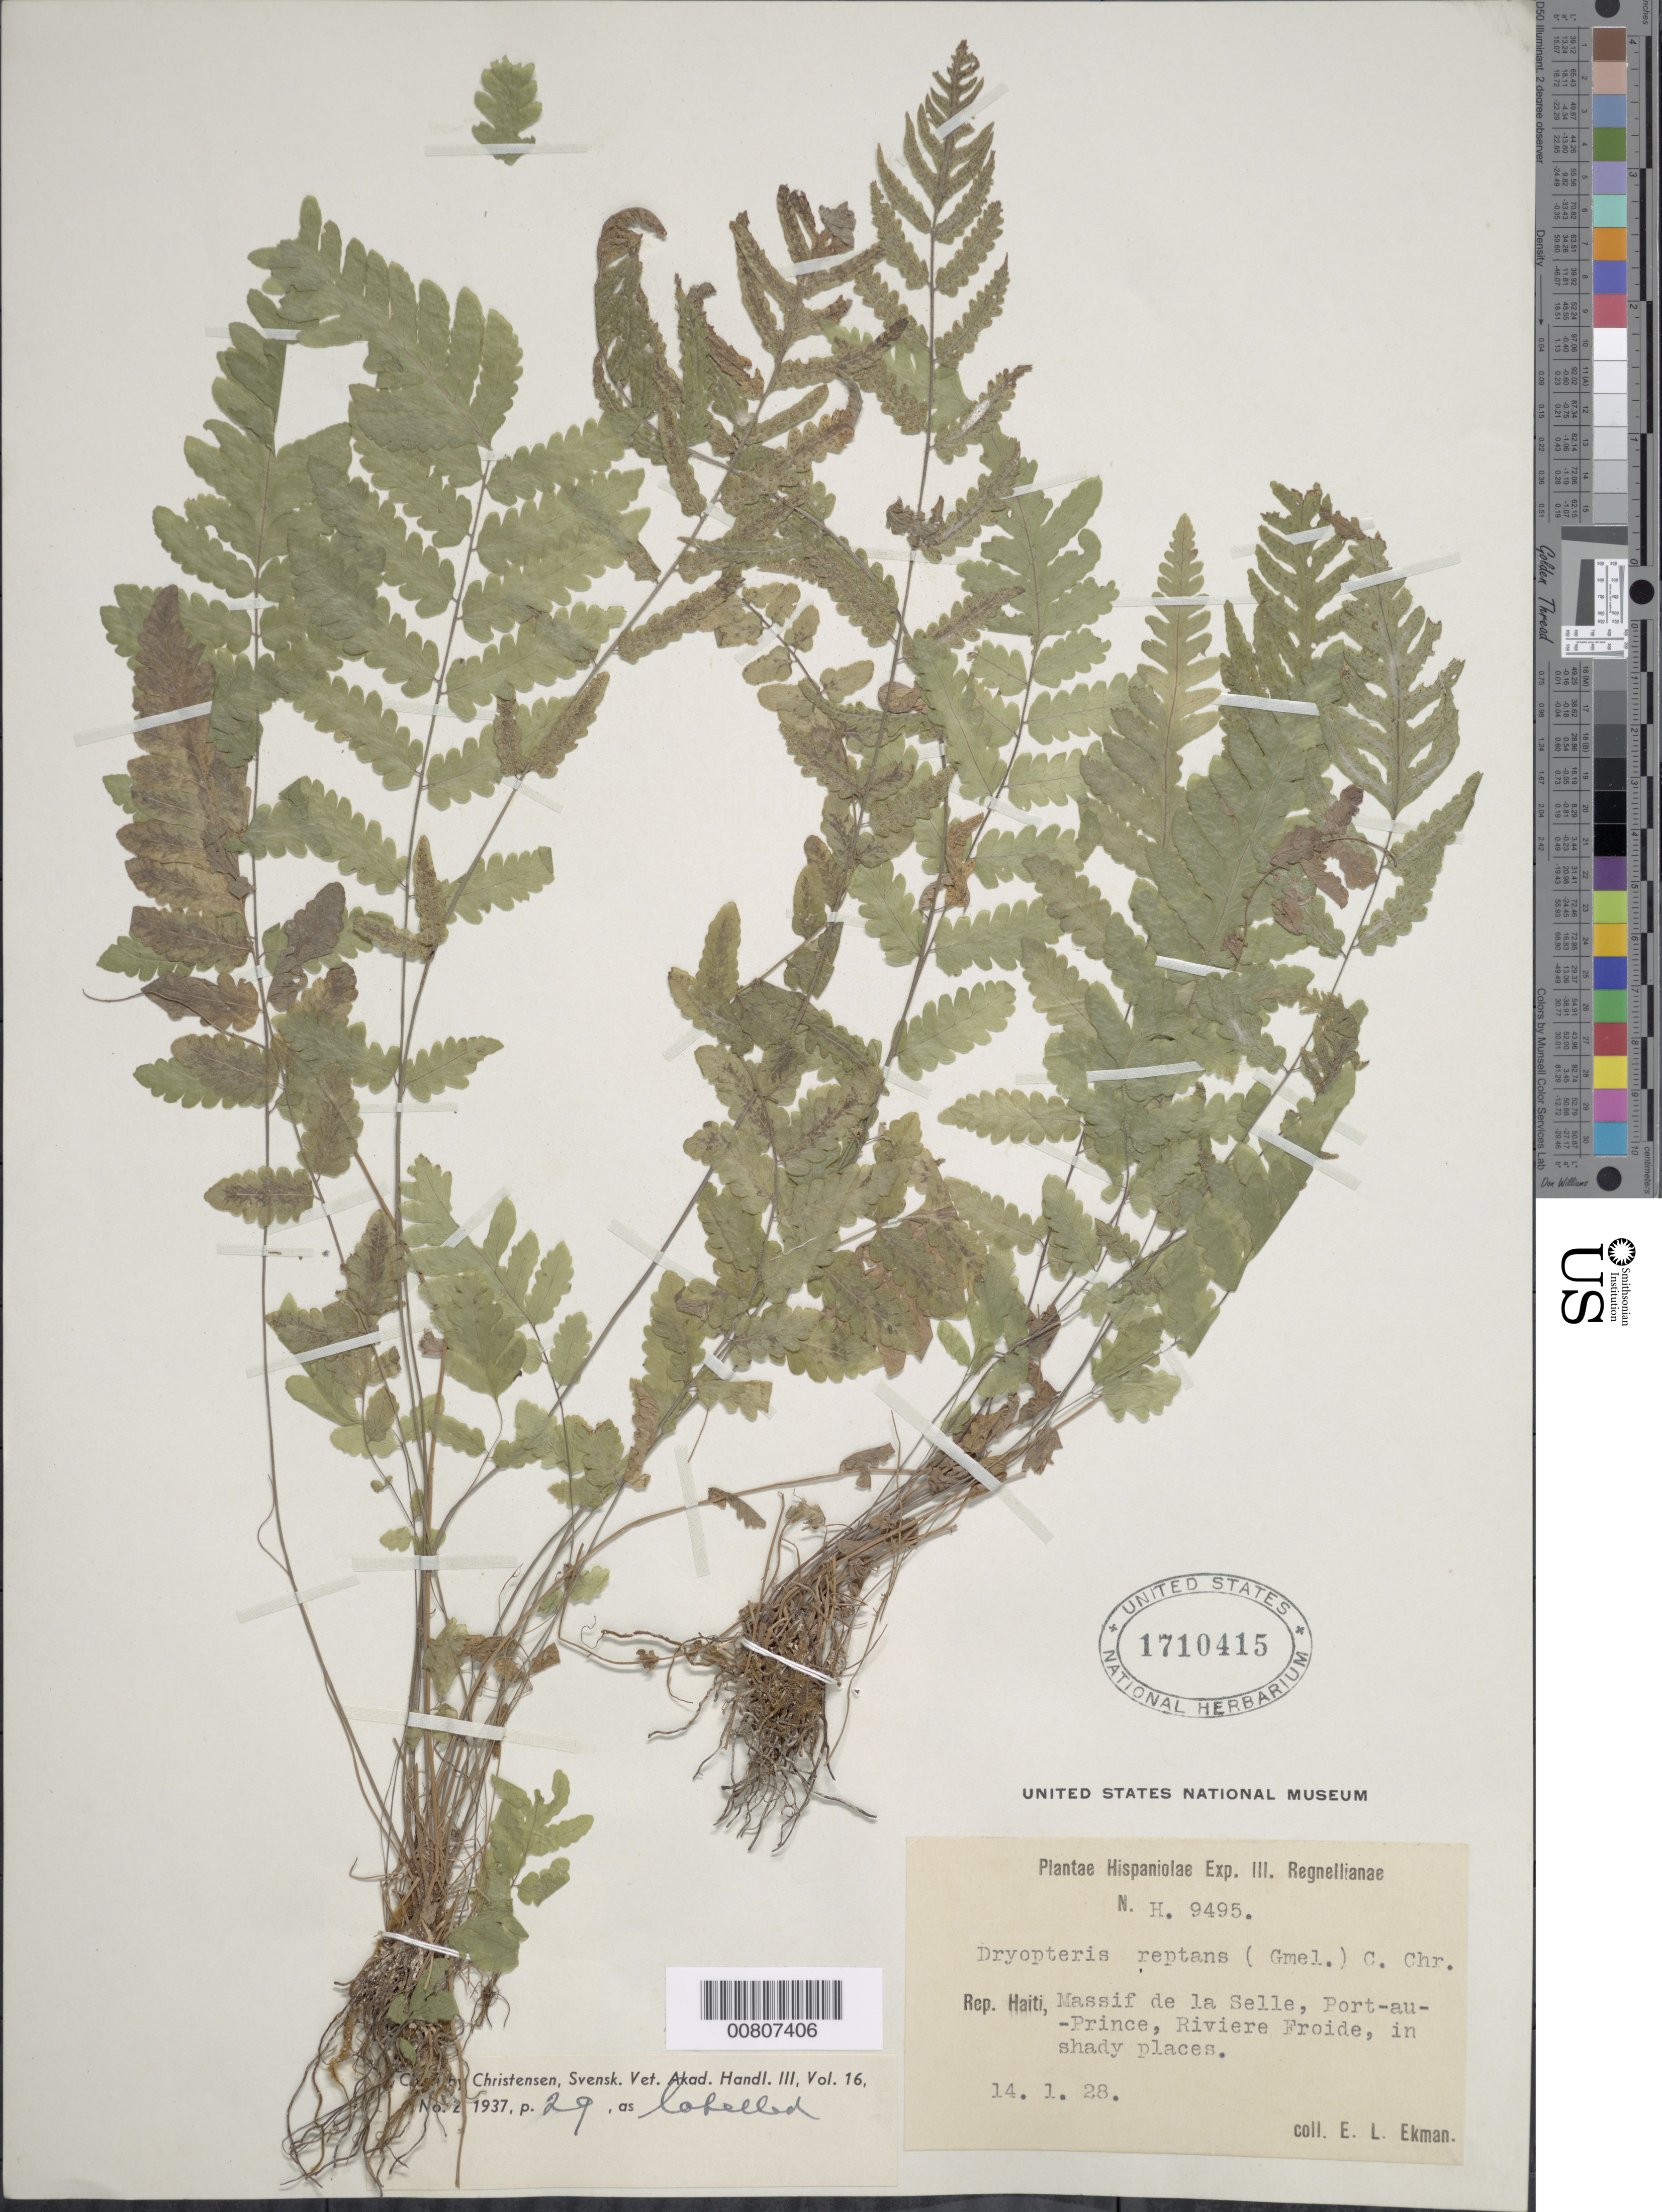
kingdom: Plantae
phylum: Tracheophyta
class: Polypodiopsida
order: Polypodiales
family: Thelypteridaceae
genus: Goniopteris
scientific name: Goniopteris reptans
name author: (J.F. Gmel.) C. Presl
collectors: E. L. Ekman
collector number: H 9495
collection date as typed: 14 Jan 1928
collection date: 1928-01-14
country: Haiti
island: Hispaniola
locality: Massif de la Selle, Port au Prince, Riv. Froide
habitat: Shady places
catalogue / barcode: US 1710415